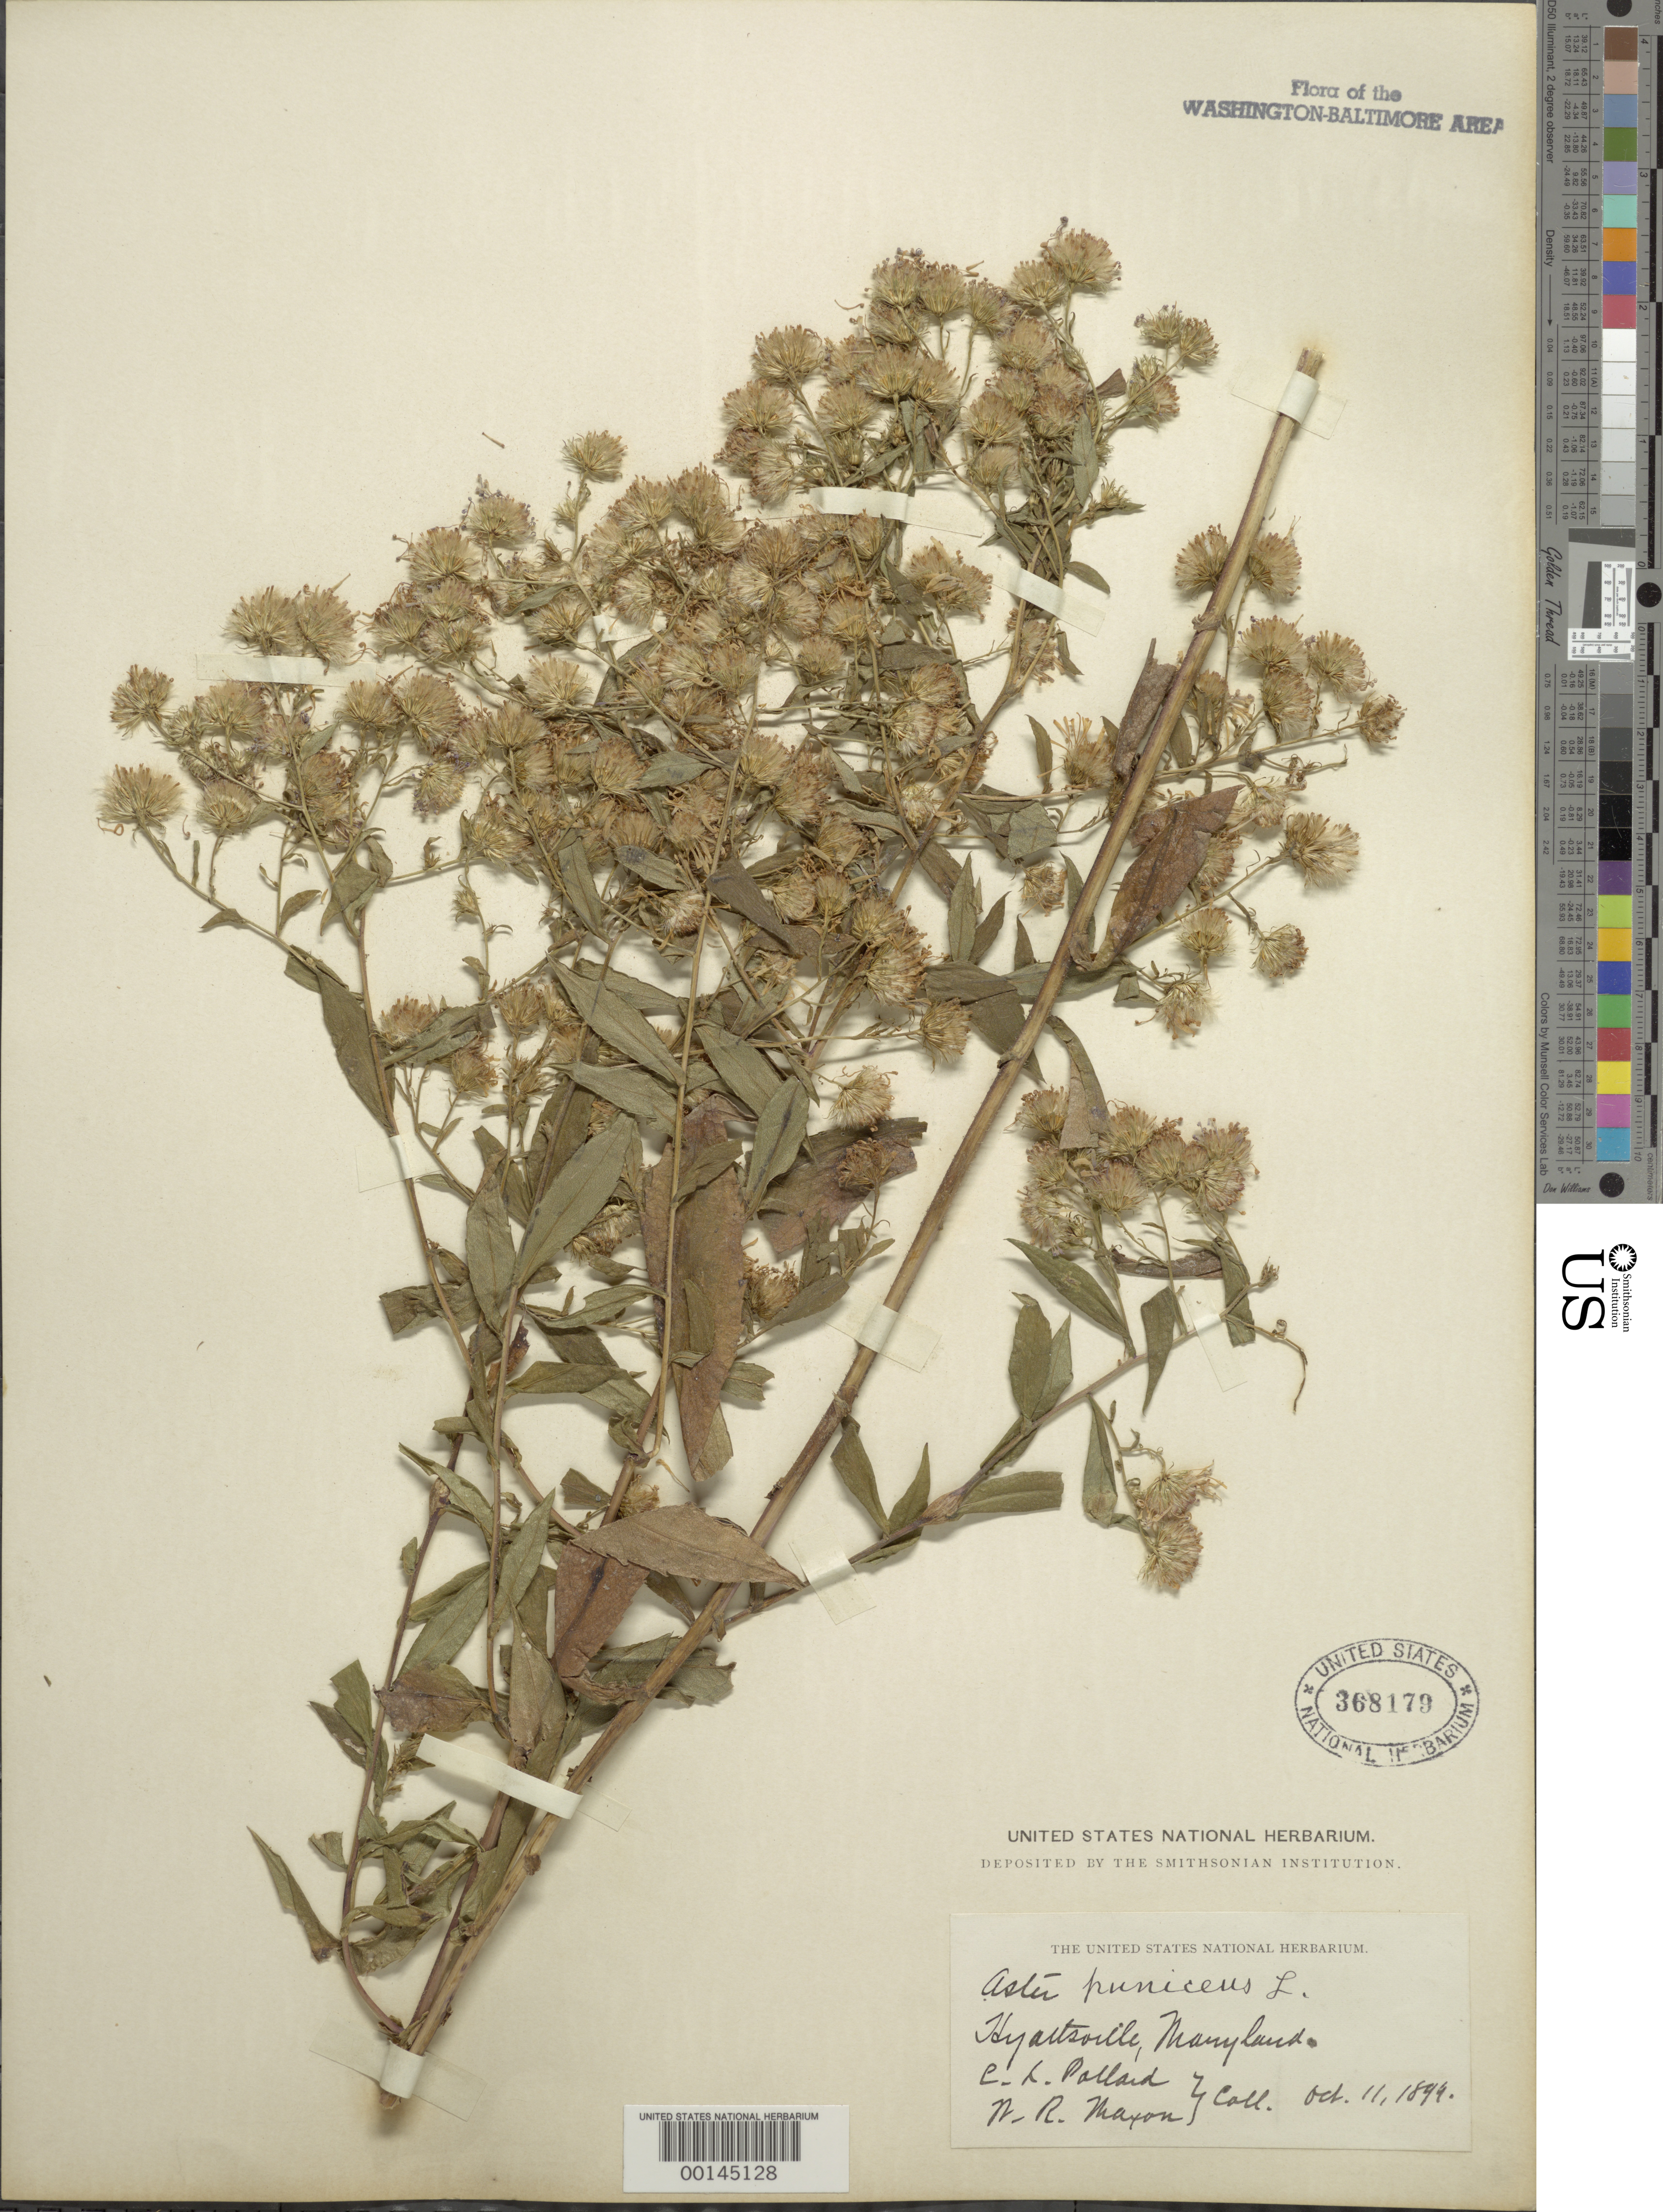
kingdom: Plantae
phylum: Tracheophyta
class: Magnoliopsida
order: Asterales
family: Asteraceae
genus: Symphyotrichum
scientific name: Symphyotrichum puniceum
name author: (L.) Á. Löve & D. Löve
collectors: C. L. Pollard & W. R. Maxon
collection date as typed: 11 Oct 1899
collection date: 1899-10-11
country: United States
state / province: Maryland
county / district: Prince George's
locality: Hyattsville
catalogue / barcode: US 368179